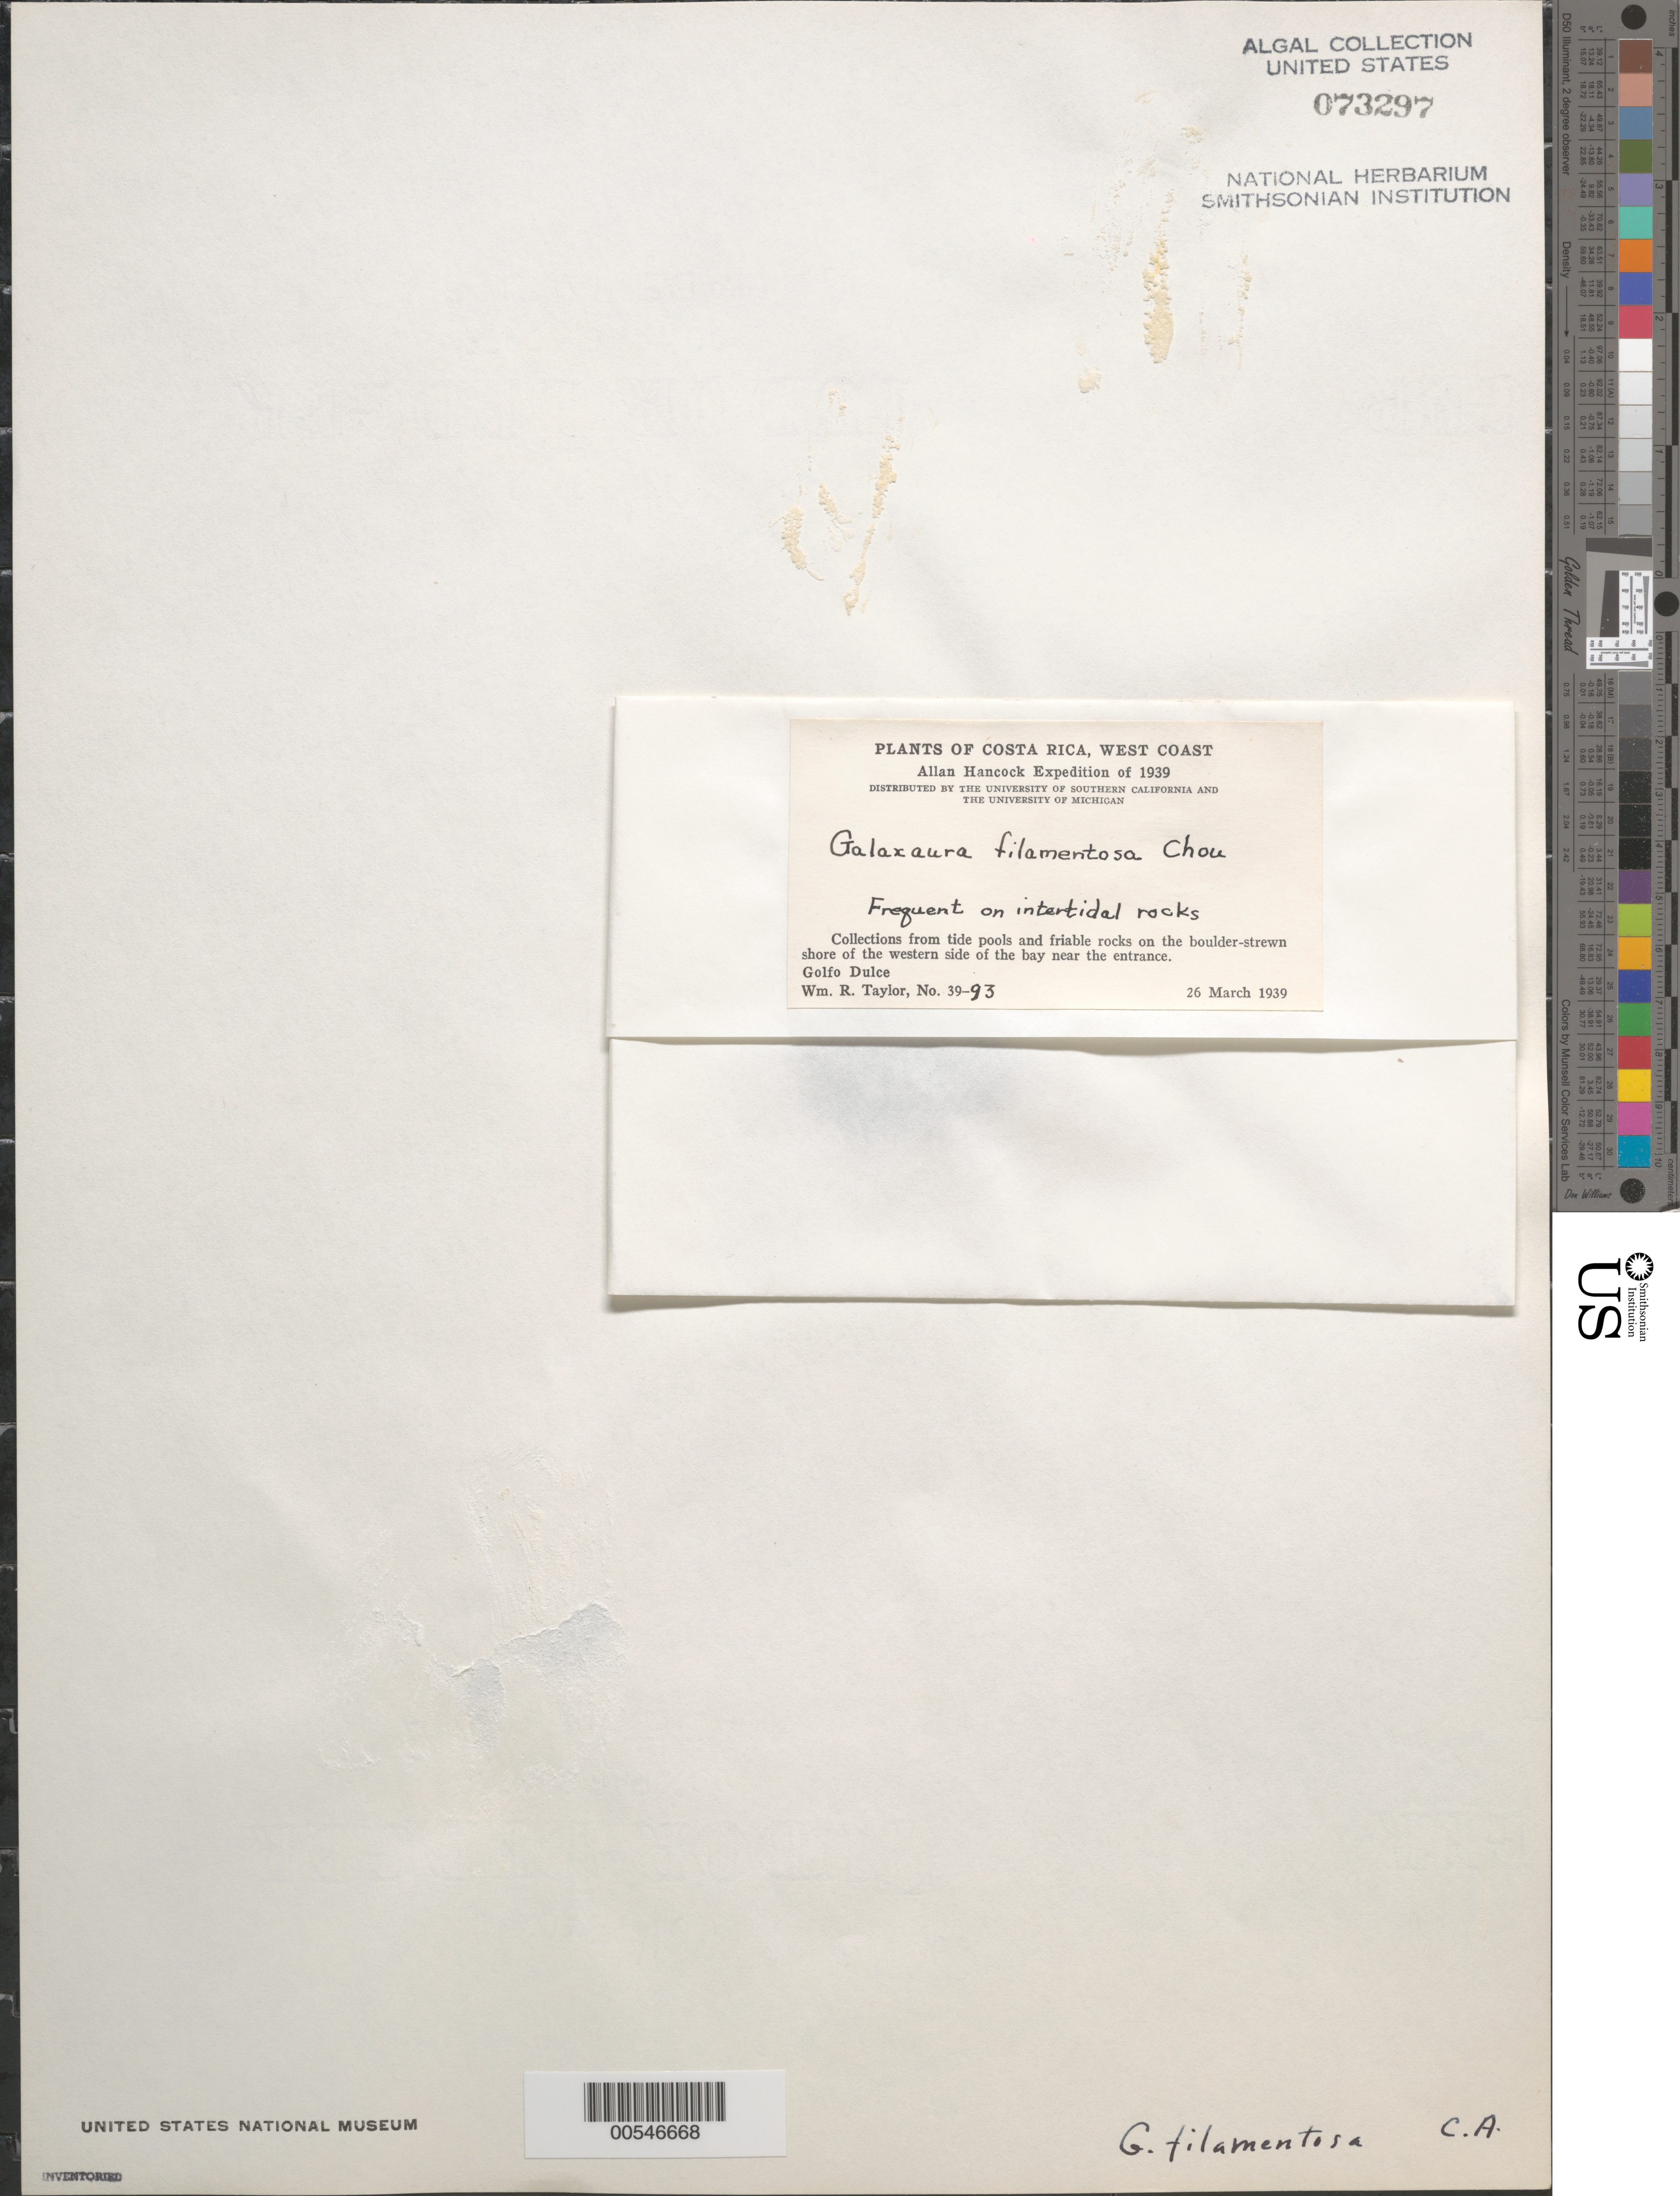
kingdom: Plantae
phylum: Rhodophyta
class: Florideophyceae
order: Nemaliales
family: Galaxauraceae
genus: Galaxaura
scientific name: Galaxaura filamentosa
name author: R.C.Y. Chou in W.R. Taylor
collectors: W. R. Taylor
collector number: WRT 39-93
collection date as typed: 26 Mar 1939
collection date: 1939-03-26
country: Costa Rica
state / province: Puntarenas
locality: West Golfo Dulce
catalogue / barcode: US 73297